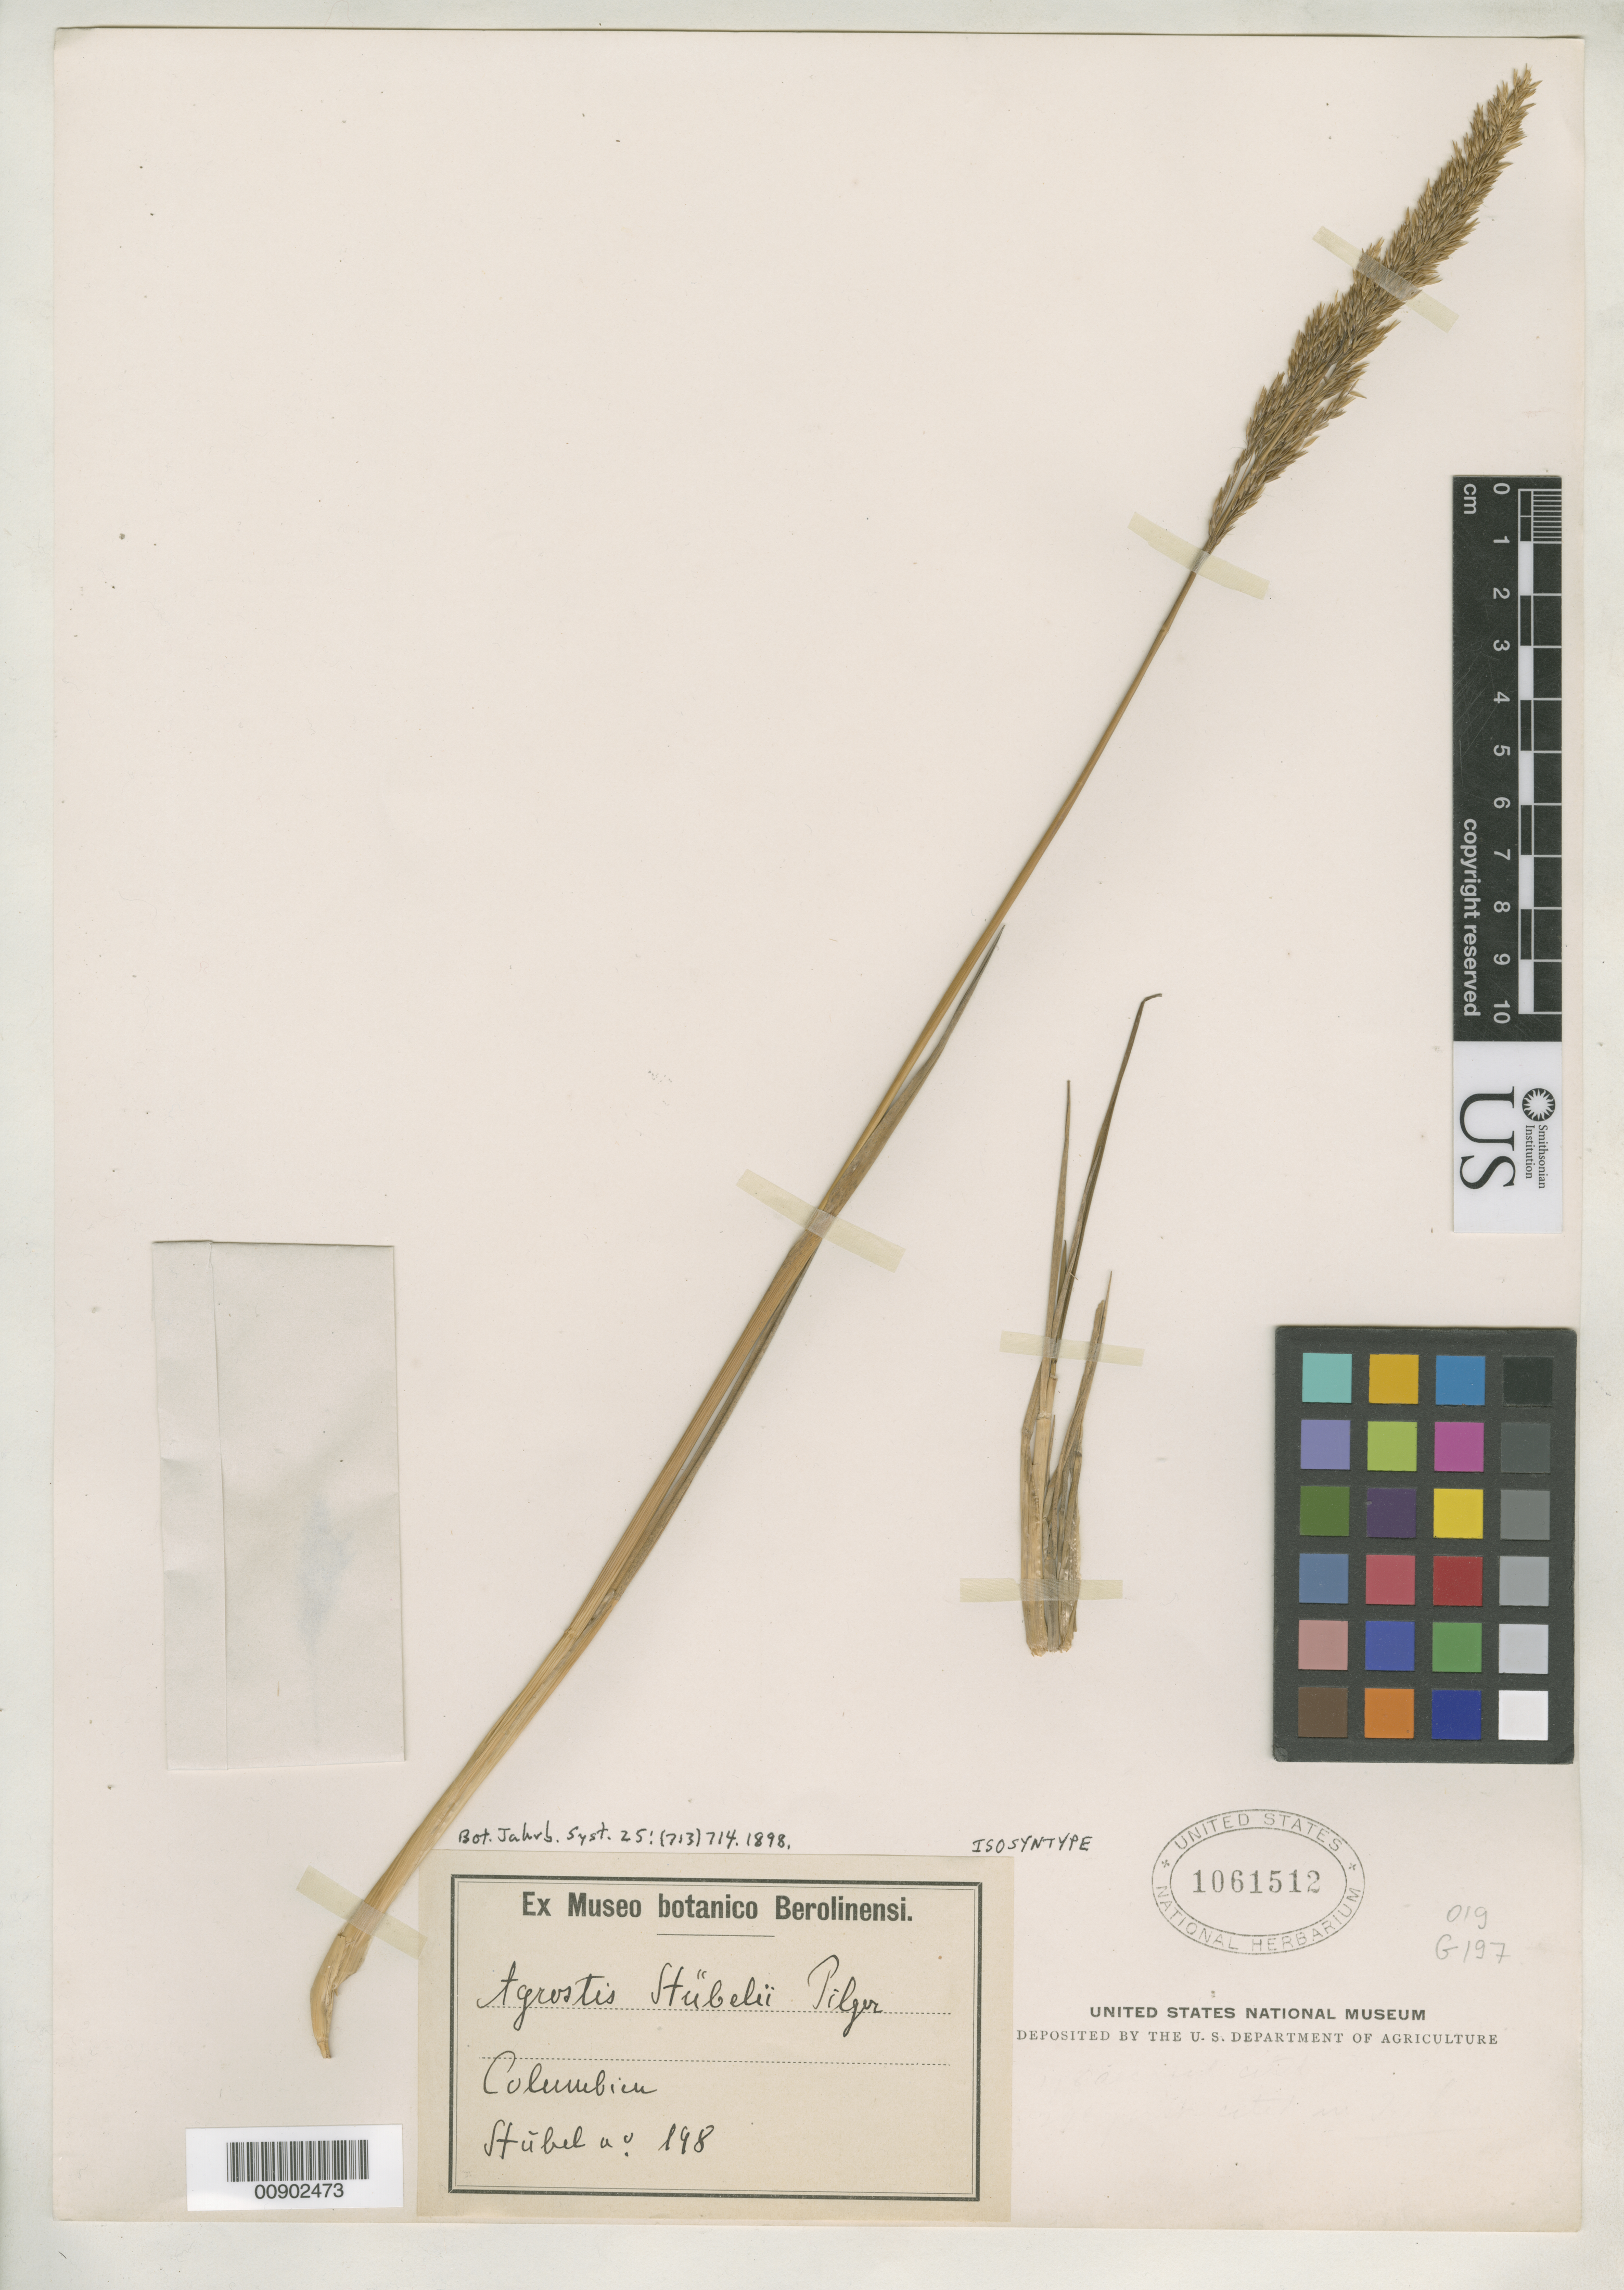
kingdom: Plantae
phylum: Tracheophyta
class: Liliopsida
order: Poales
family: Poaceae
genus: Agrostis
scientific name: Agrostis stuebelii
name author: Pilg.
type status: Isosyntype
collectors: A. Stübel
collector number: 198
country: Colombia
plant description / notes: Epithet published as "Stübelii".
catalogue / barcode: US 1061512